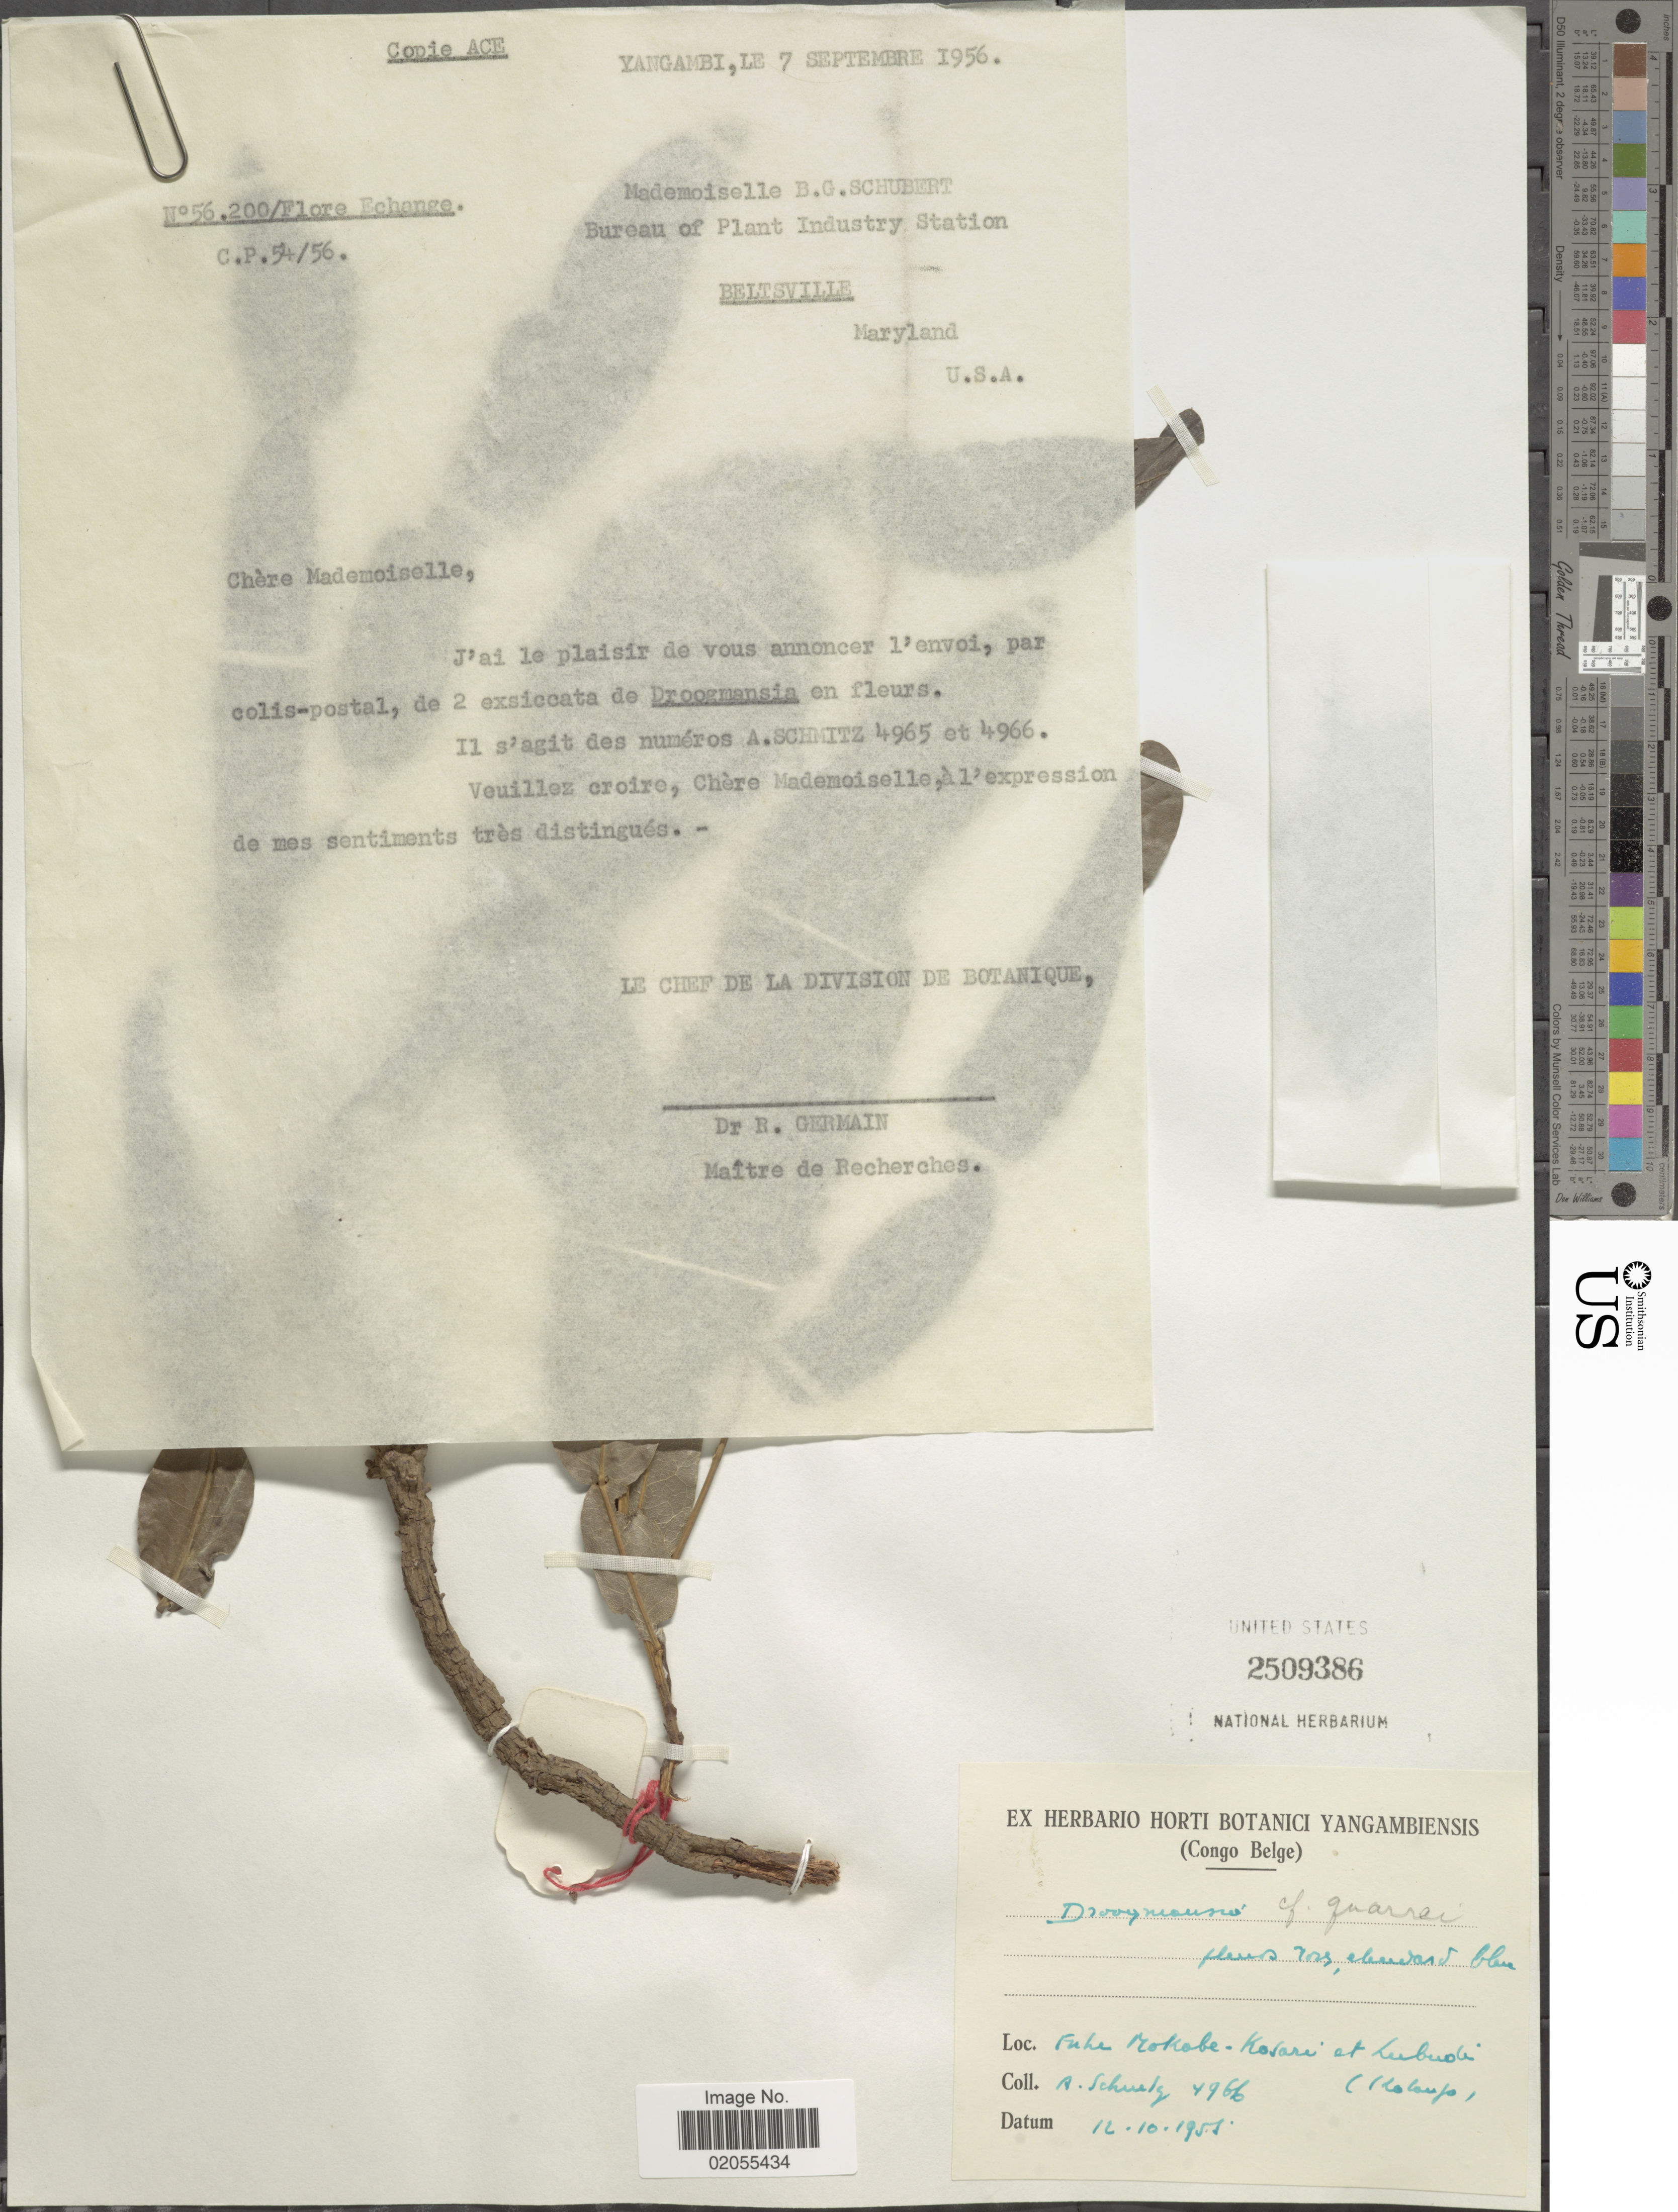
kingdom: Plantae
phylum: Tracheophyta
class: Magnoliopsida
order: Fabales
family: Fabaceae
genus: Droogmansia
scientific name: Droogmansia quarrei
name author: De Wild.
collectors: A. Schuelz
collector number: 4966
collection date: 1955-10-12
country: Congo, Democratic Republic of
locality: Entre Mokobe-Kasari et Lubudi (Katanga).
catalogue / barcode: US 2509386